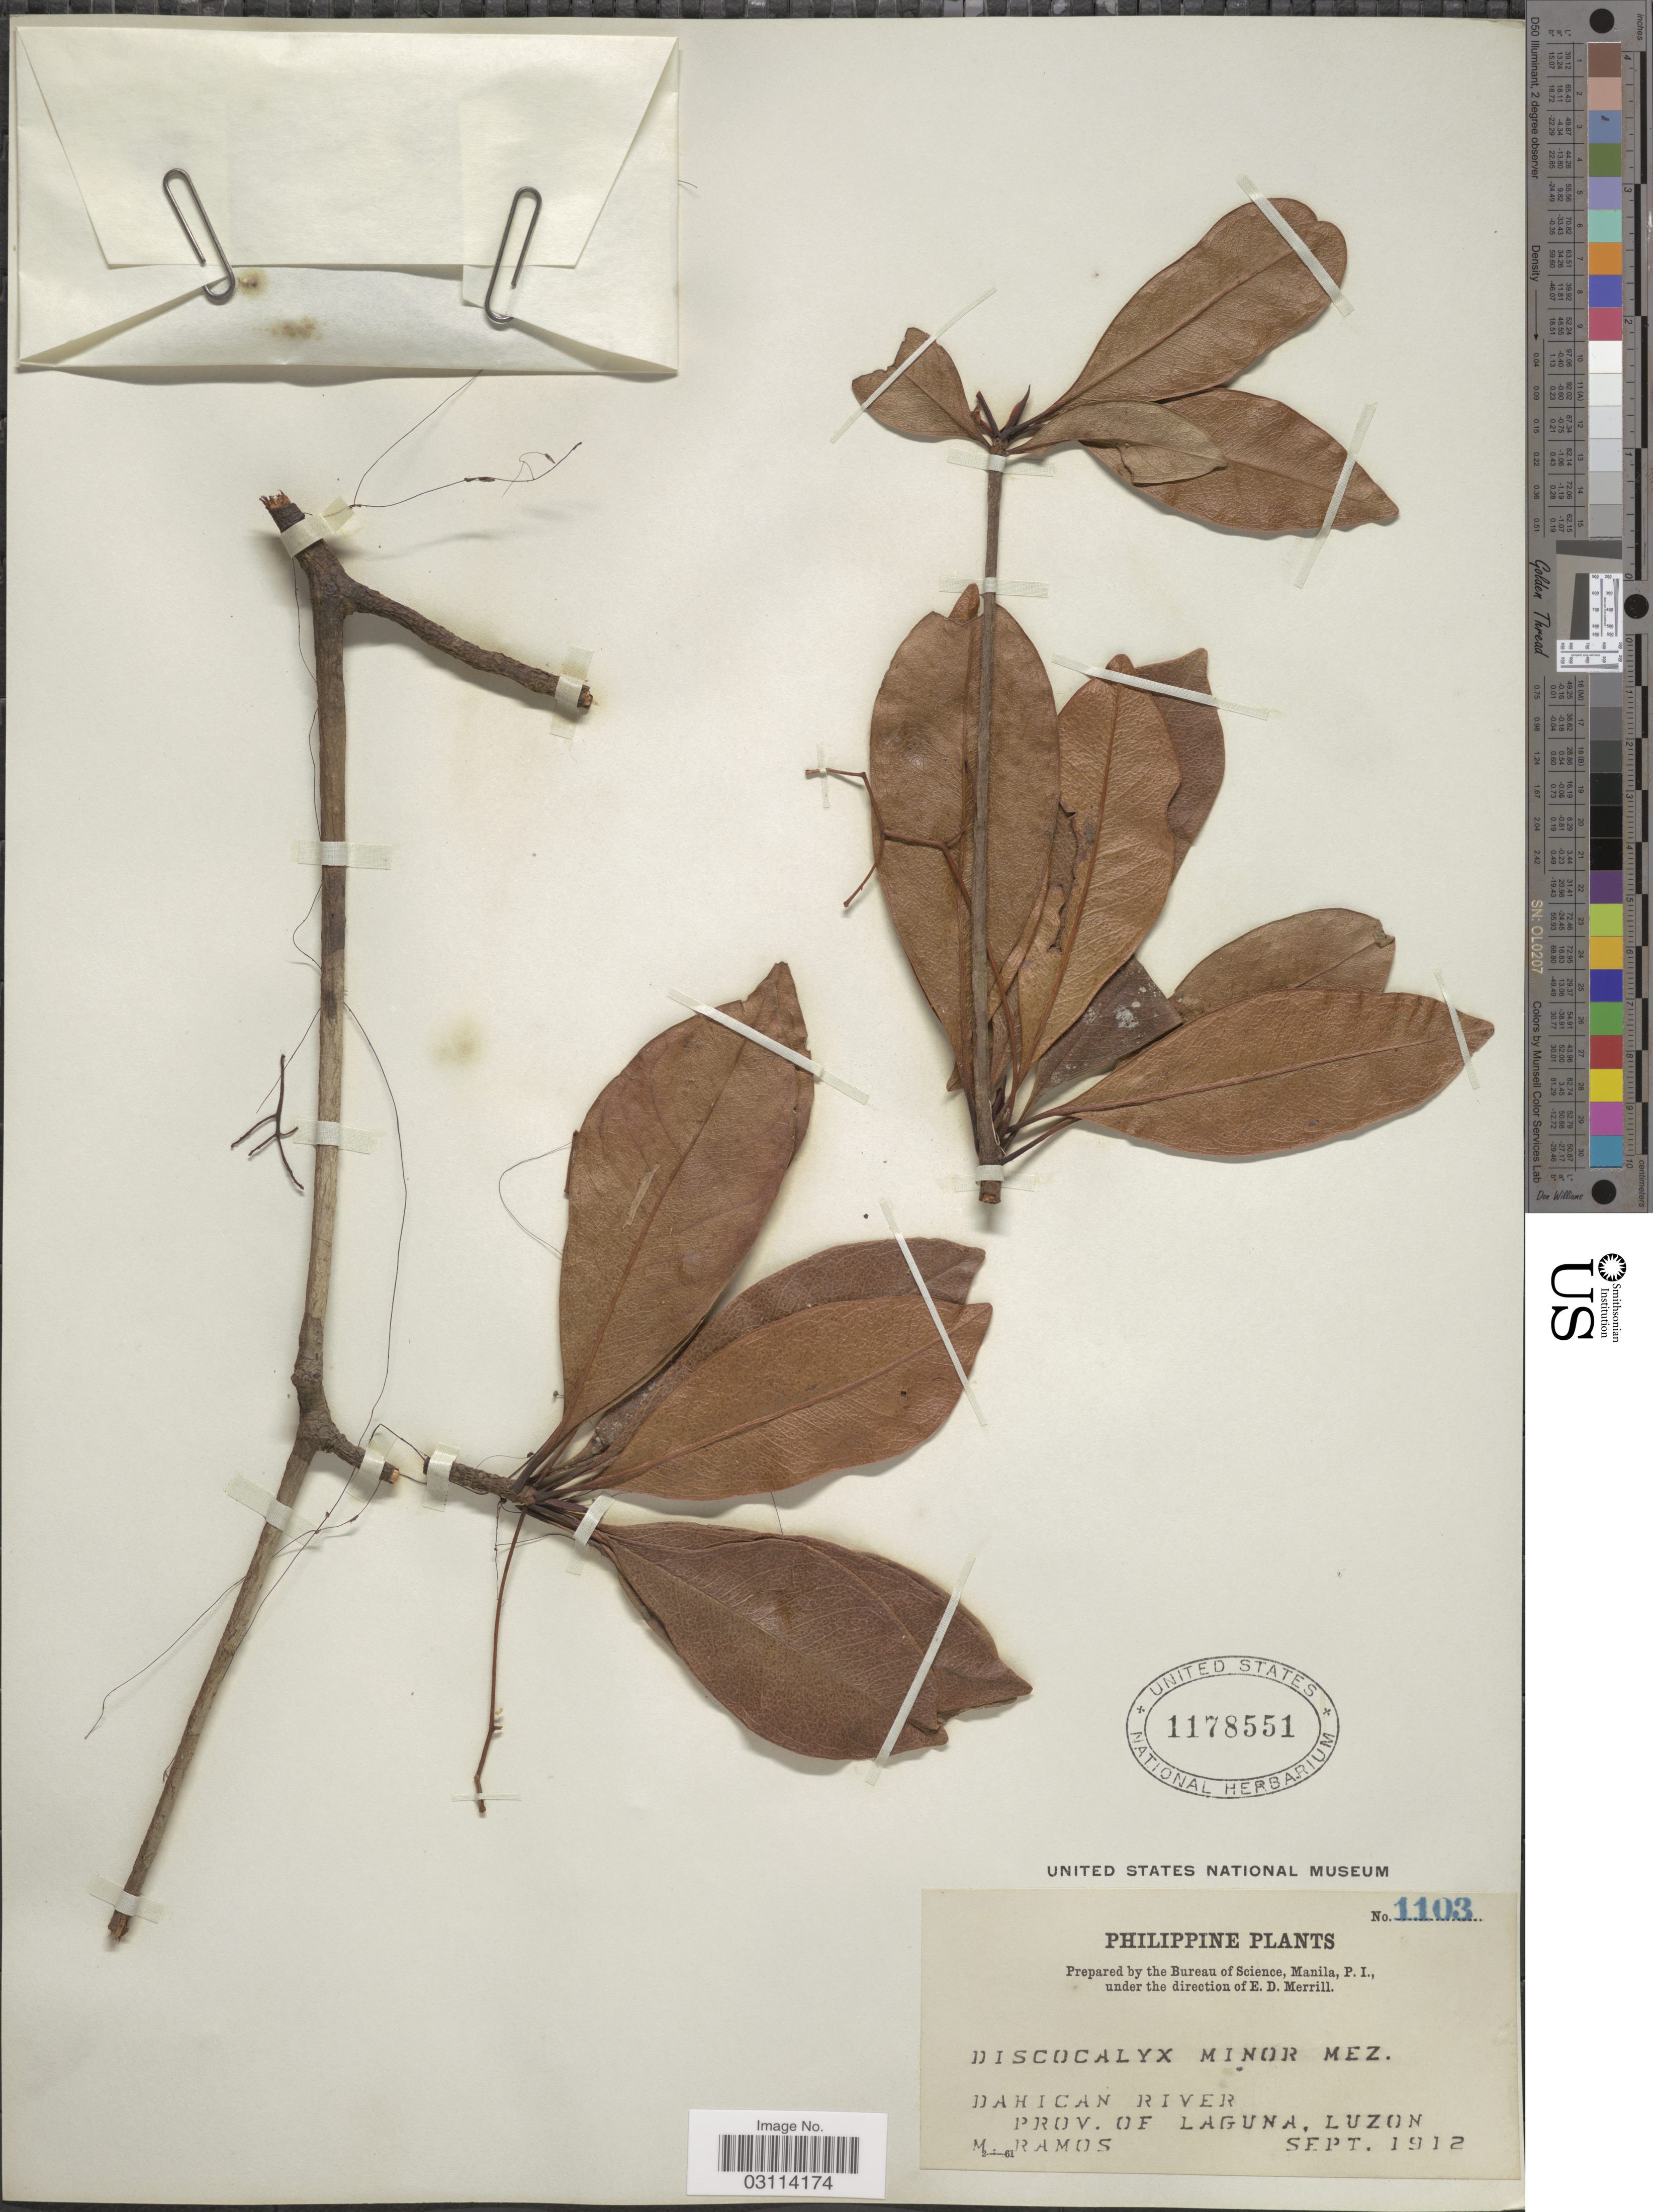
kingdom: Plantae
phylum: Tracheophyta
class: Magnoliopsida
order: Ericales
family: Primulaceae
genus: Discocalyx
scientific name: Discocalyx minor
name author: Mez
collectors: M. Ramos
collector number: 1103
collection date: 1912-09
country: Philippines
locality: Dahican River, Prov. of Laguna, Luzon.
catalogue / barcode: US 1178551